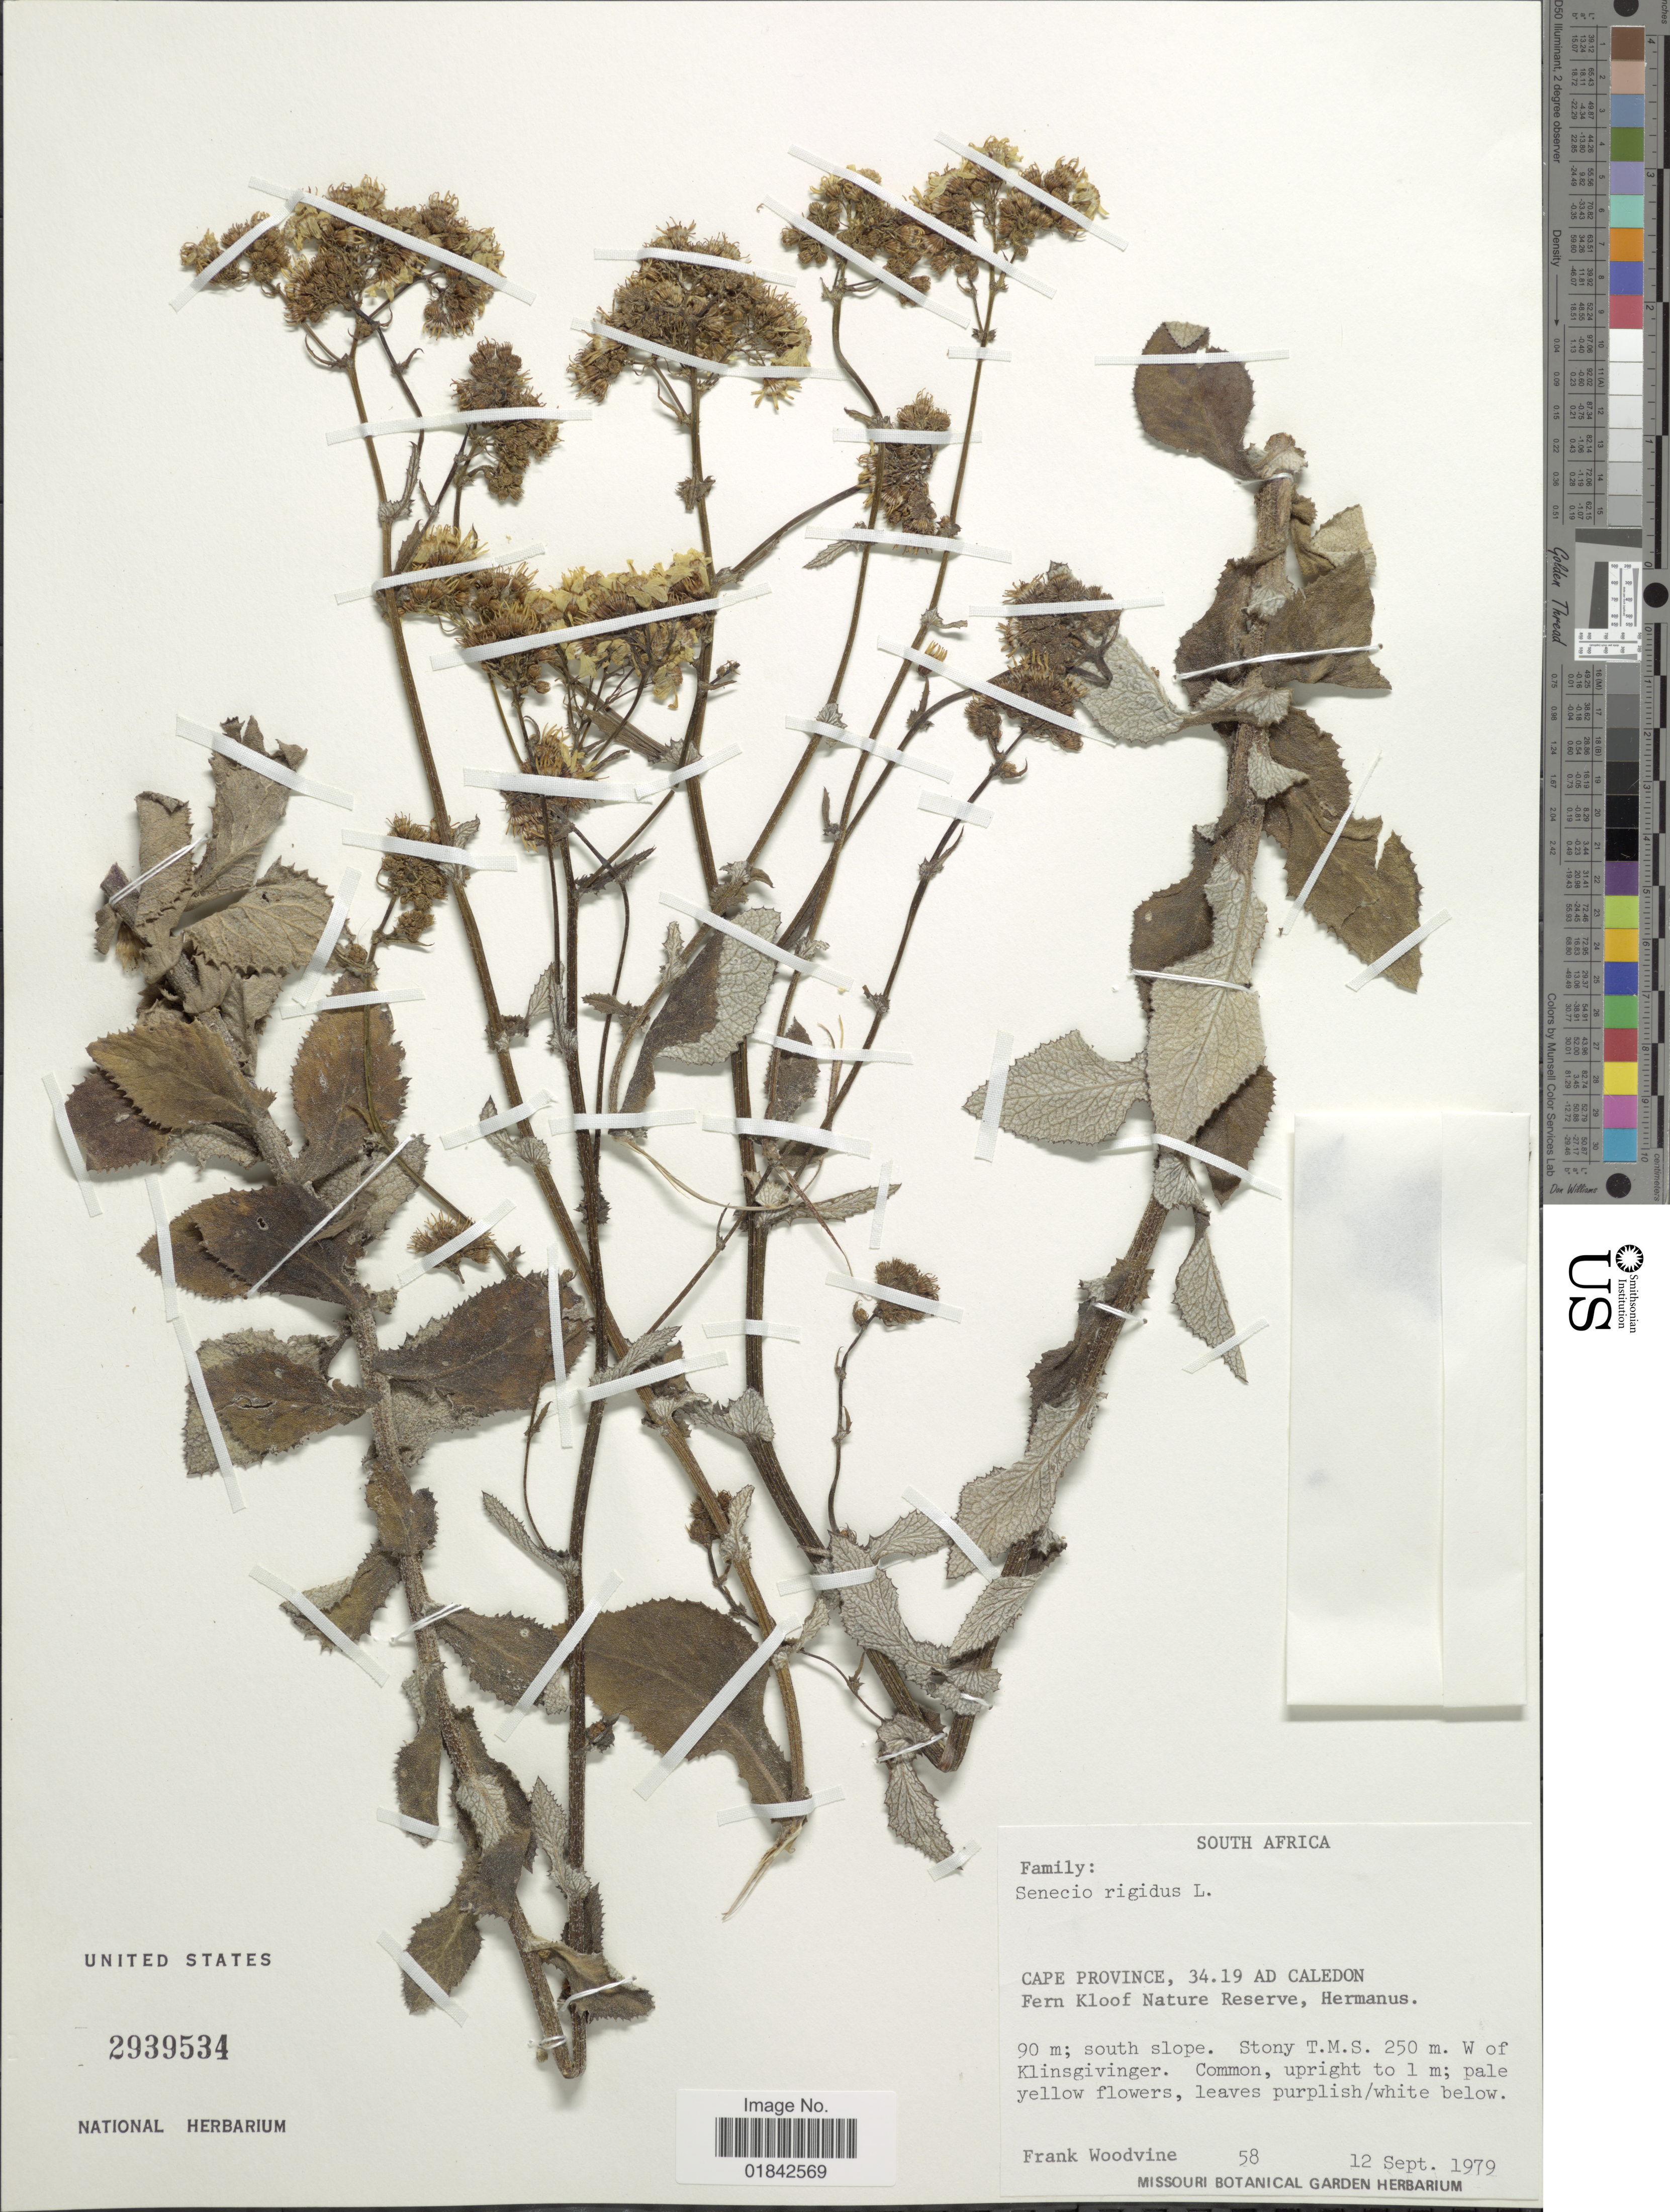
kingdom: Plantae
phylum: Tracheophyta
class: Magnoliopsida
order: Asterales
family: Asteraceae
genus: Senecio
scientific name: Senecio rigidus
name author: L.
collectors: F. Woodvine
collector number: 58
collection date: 1979-09-12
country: South Africa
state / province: Western Cape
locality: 34.19 AD Caledon, Fern Kloof Nature Reserve, Hermanus, Stony T. M. S., W of Klinsgivinger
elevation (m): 250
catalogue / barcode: US 2939534